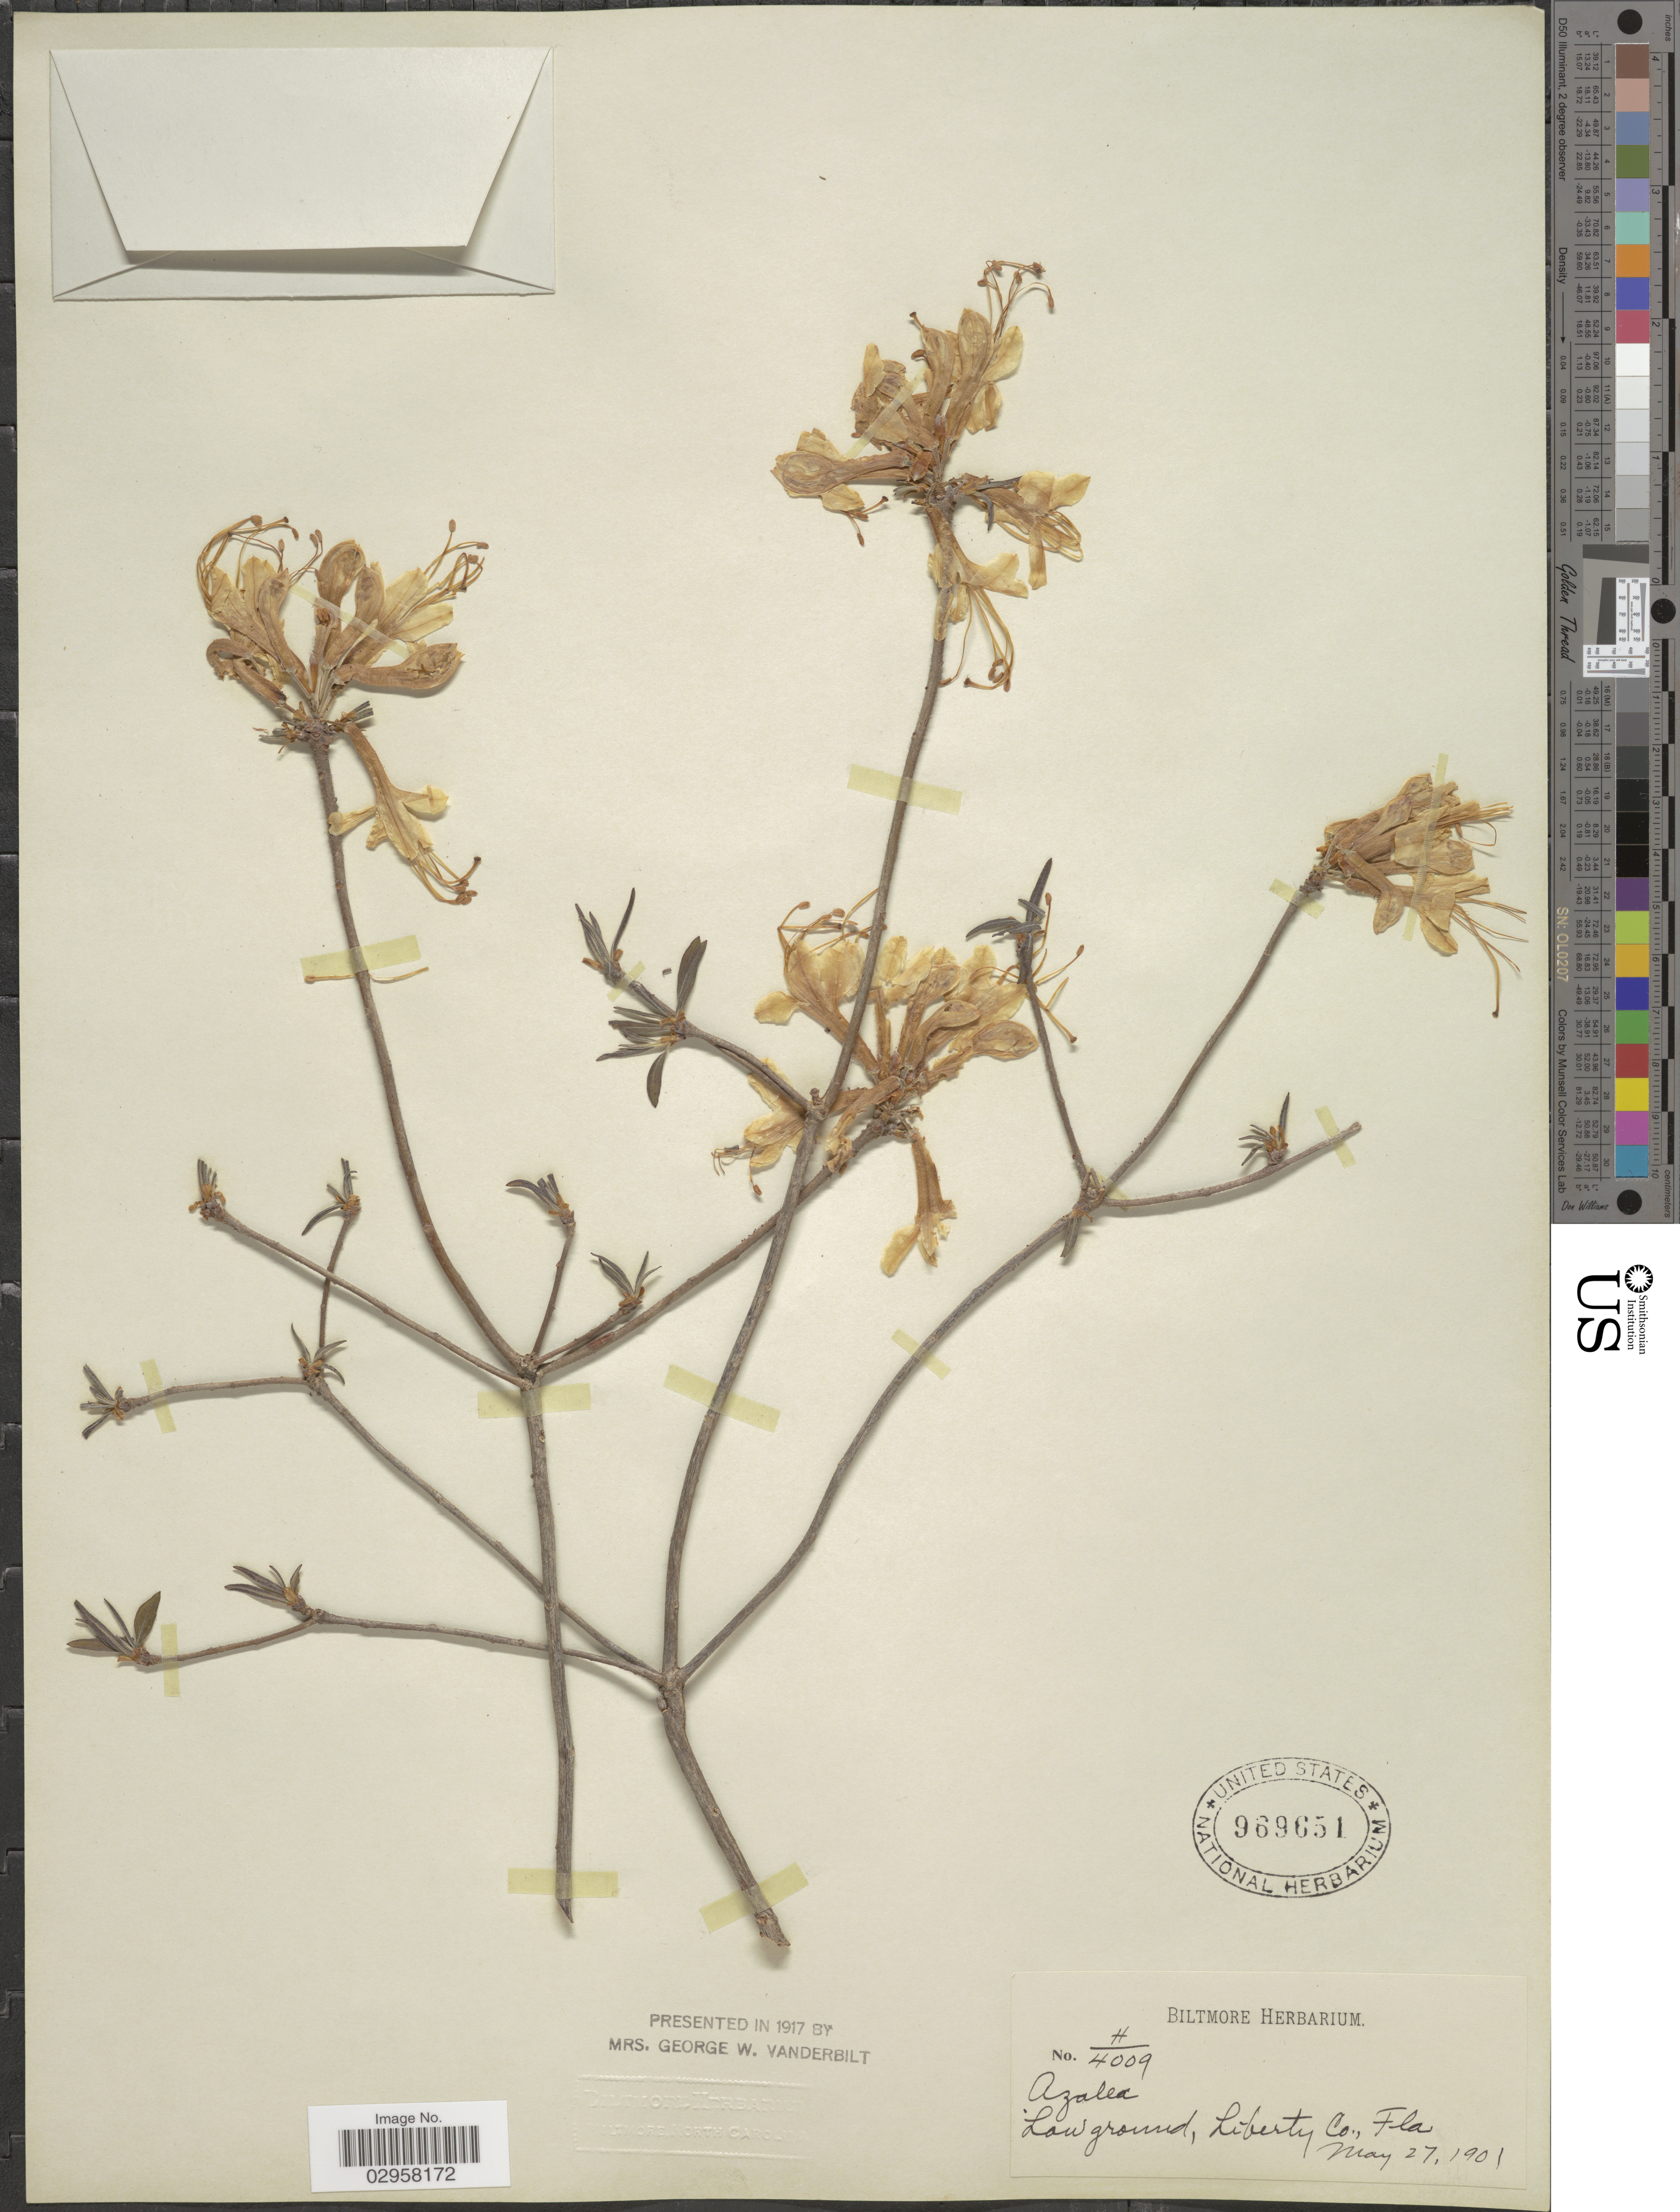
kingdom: Plantae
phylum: Tracheophyta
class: Magnoliopsida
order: Ericales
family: Ericaceae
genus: Rhododendron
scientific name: Rhododendron canescens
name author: (Michx.) Sweet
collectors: ex herb. Biltmore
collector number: H/4009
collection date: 1901-05-27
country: United States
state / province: Florida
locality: Low ground, Liberty Co.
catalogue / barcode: US 969651